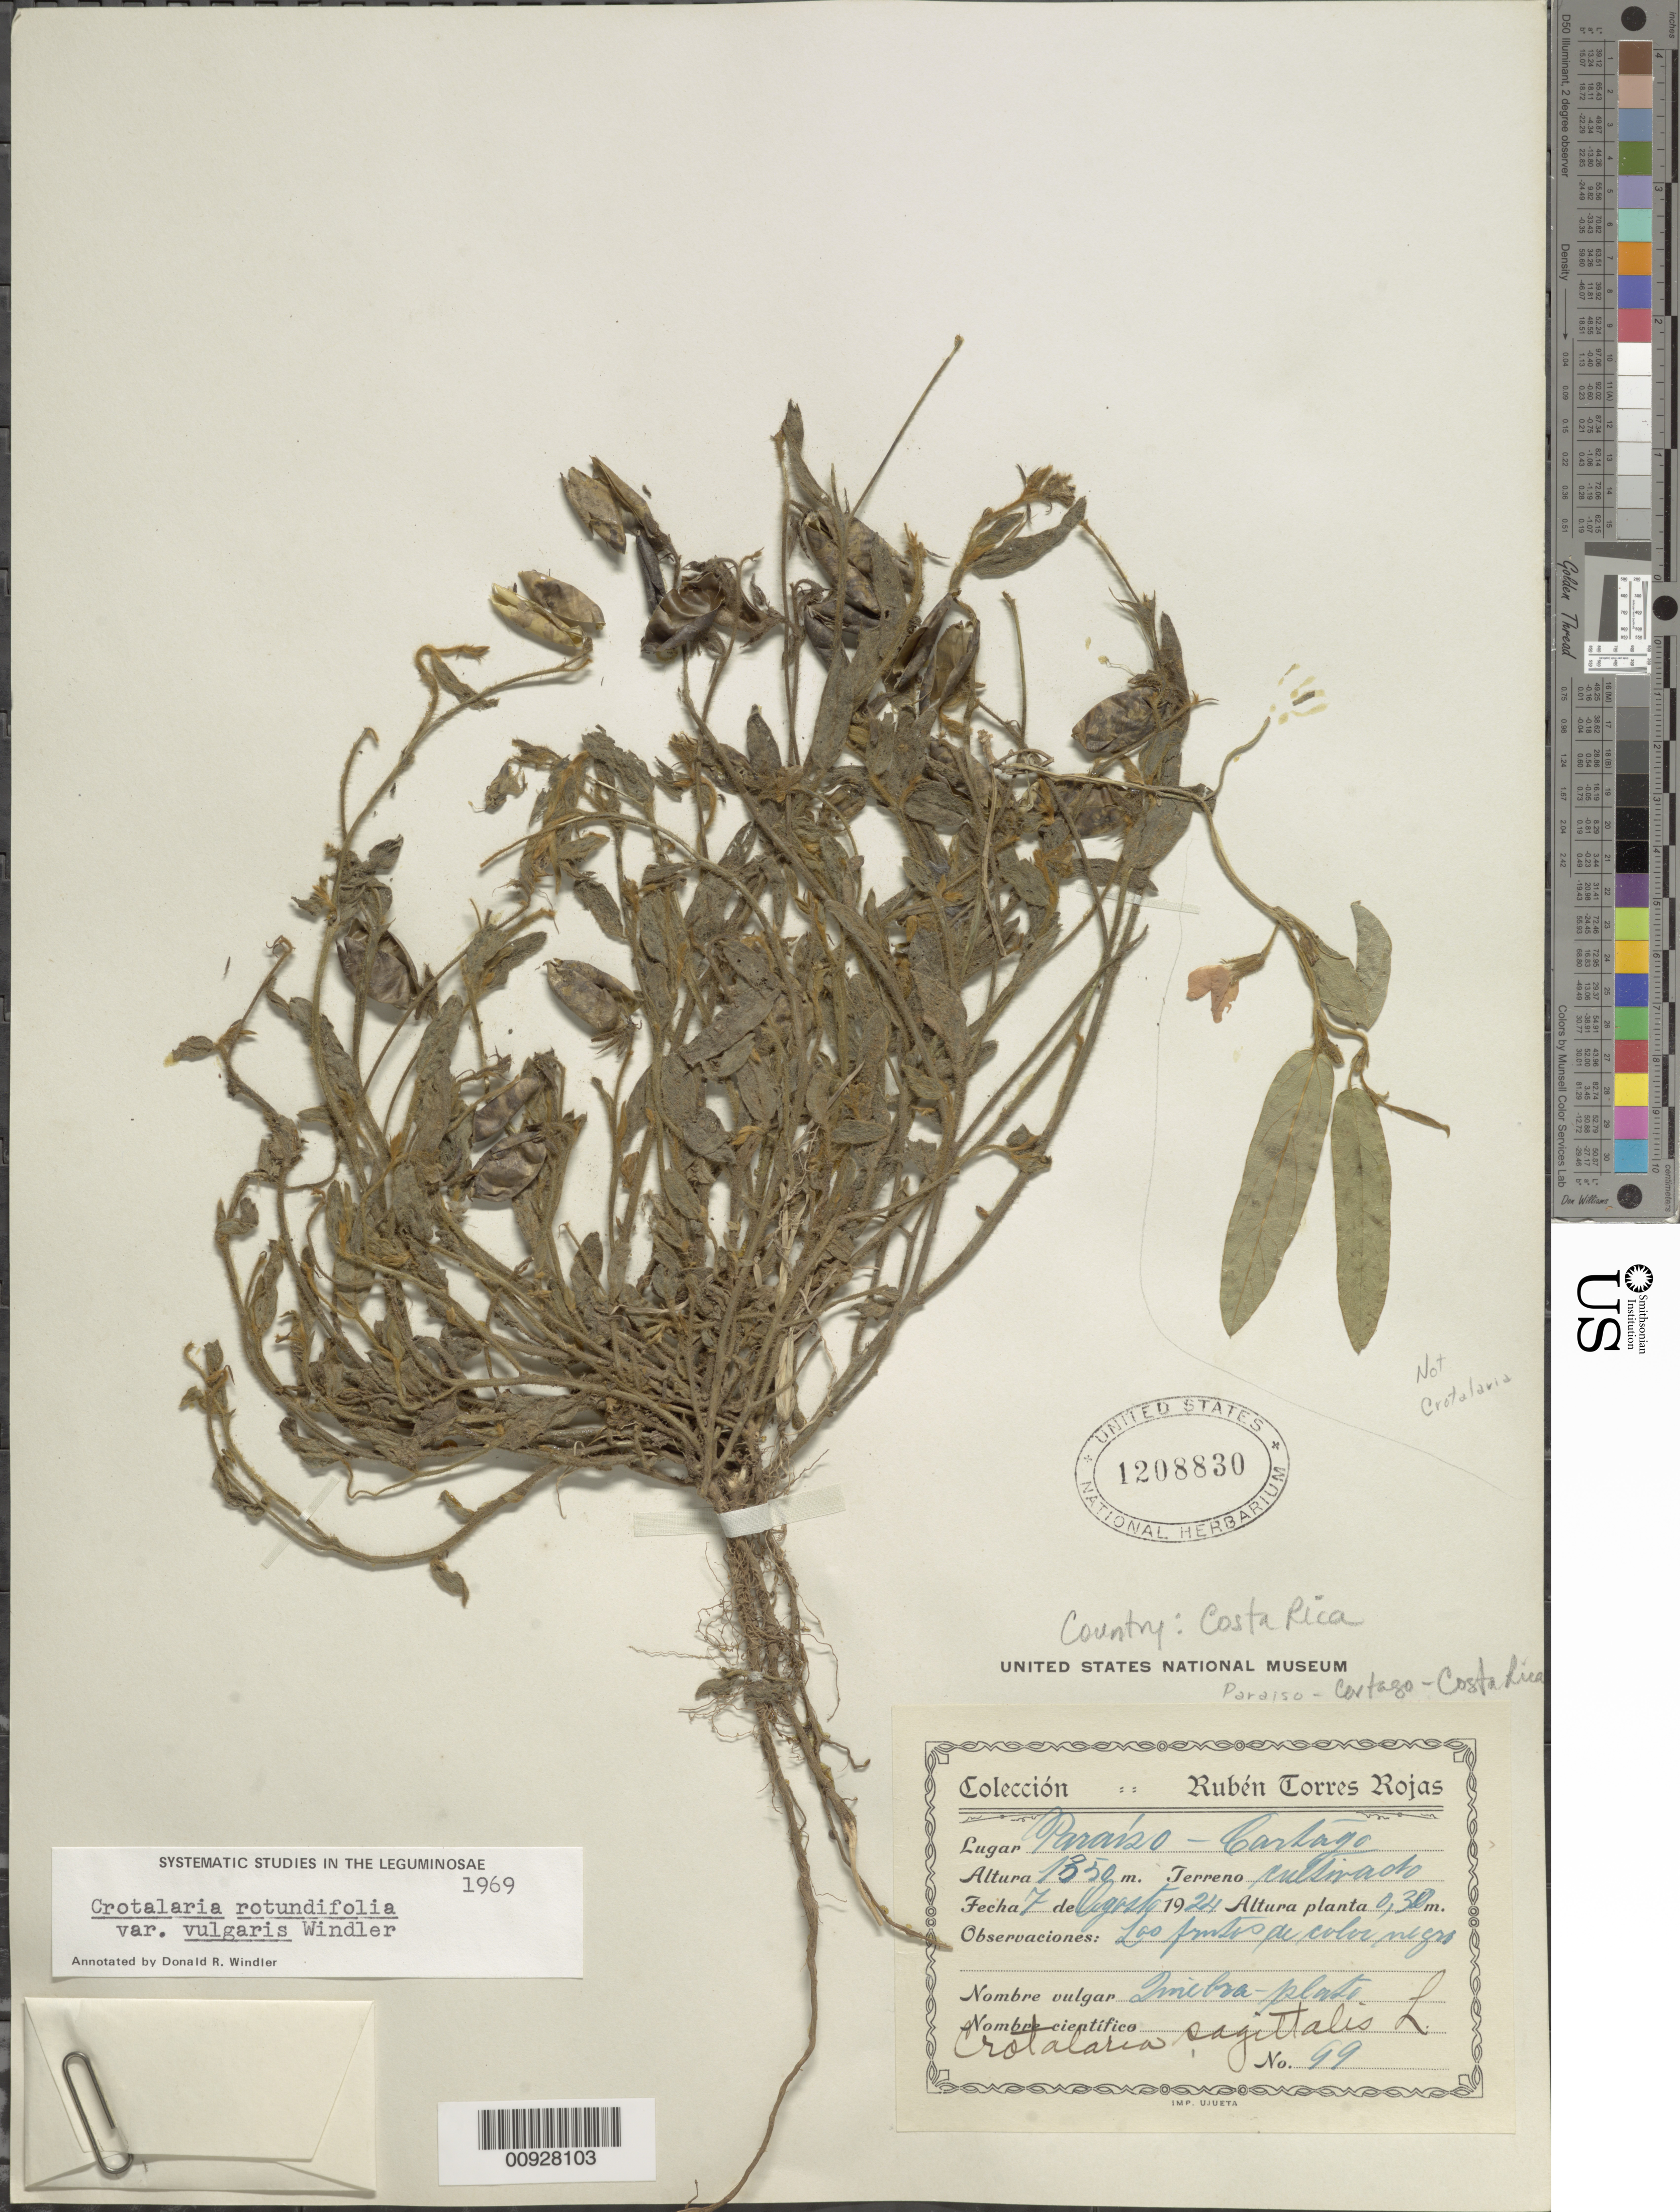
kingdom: Plantae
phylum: Tracheophyta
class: Magnoliopsida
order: Fabales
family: Fabaceae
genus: Crotalaria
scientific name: Crotalaria rotundifolia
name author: Walter ex J.F. Gmel.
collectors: R. Torres Rojas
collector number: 99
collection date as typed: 07 Aug 1924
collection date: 1924-08-07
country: Costa Rica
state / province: Cartago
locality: Paraíso, Cartago.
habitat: Terreno cultivado.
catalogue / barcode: US 1208830